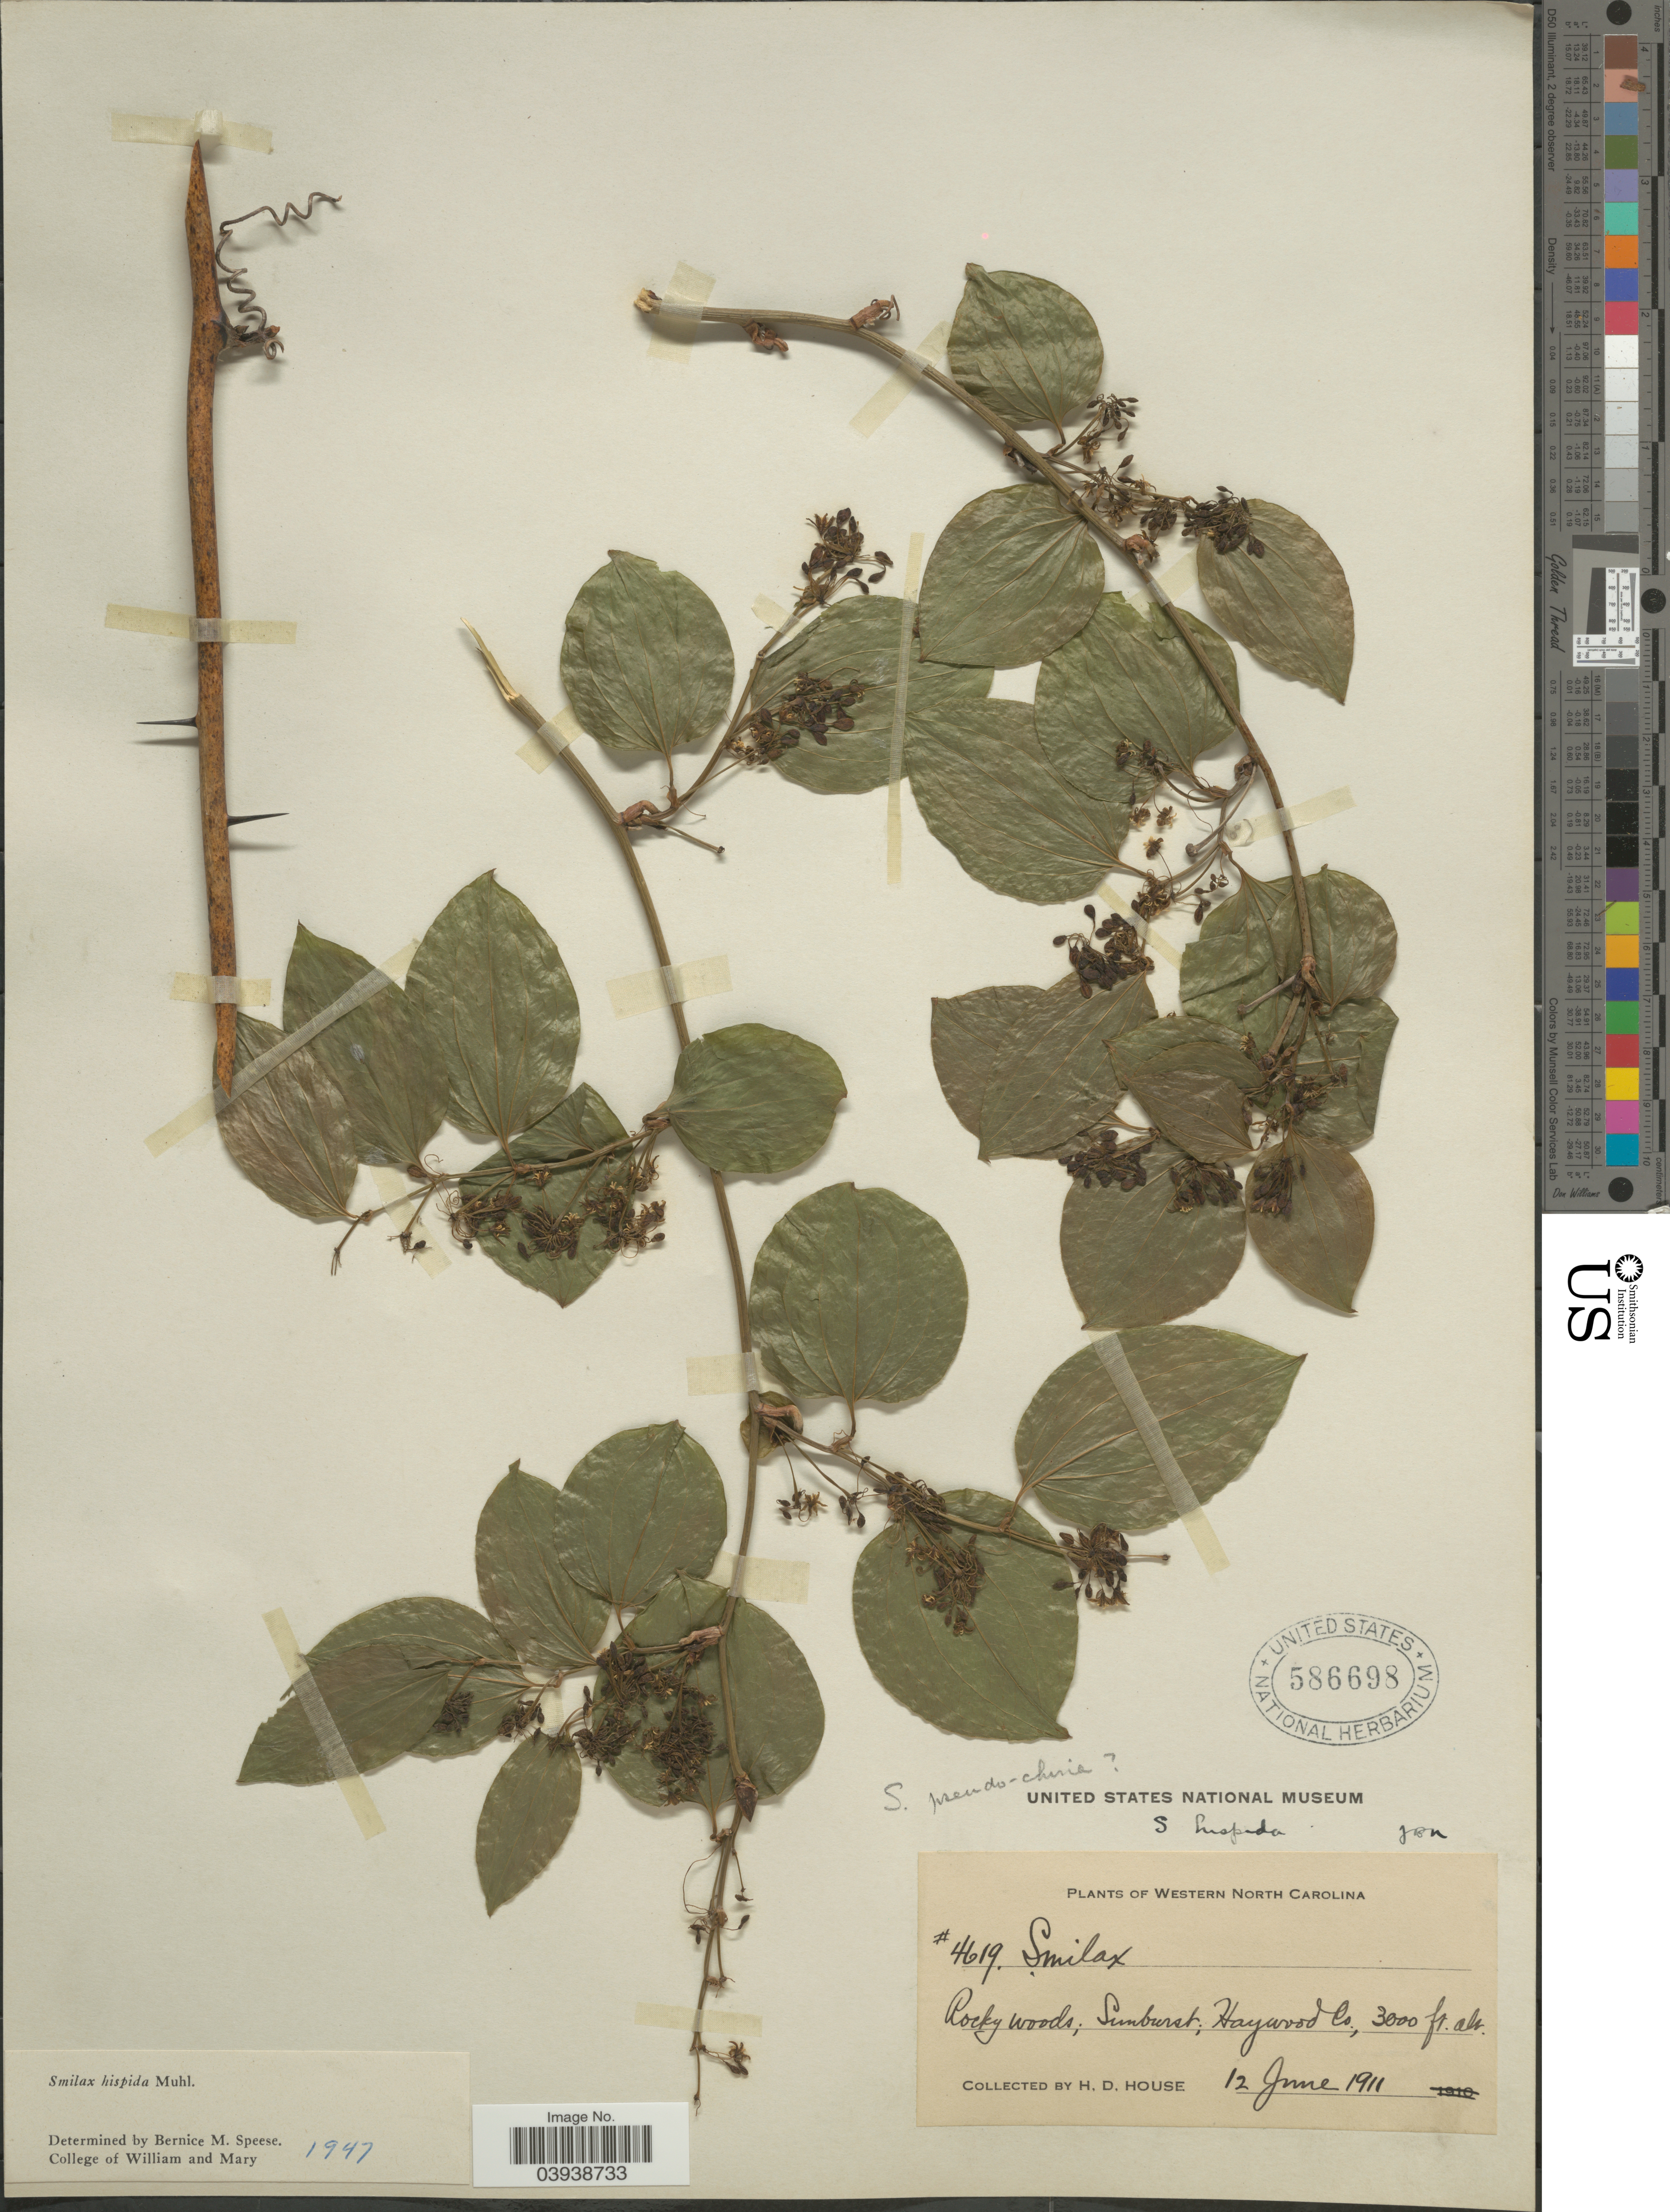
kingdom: Plantae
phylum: Tracheophyta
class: Liliopsida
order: Liliales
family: Smilacaceae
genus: Smilax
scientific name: Smilax hispida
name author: Raf.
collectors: H. D. House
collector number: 4619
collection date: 1911-06-12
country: United States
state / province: North Carolina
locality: Western North Carolina. Sunburst; Haywood Co.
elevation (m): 914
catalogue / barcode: US 586698